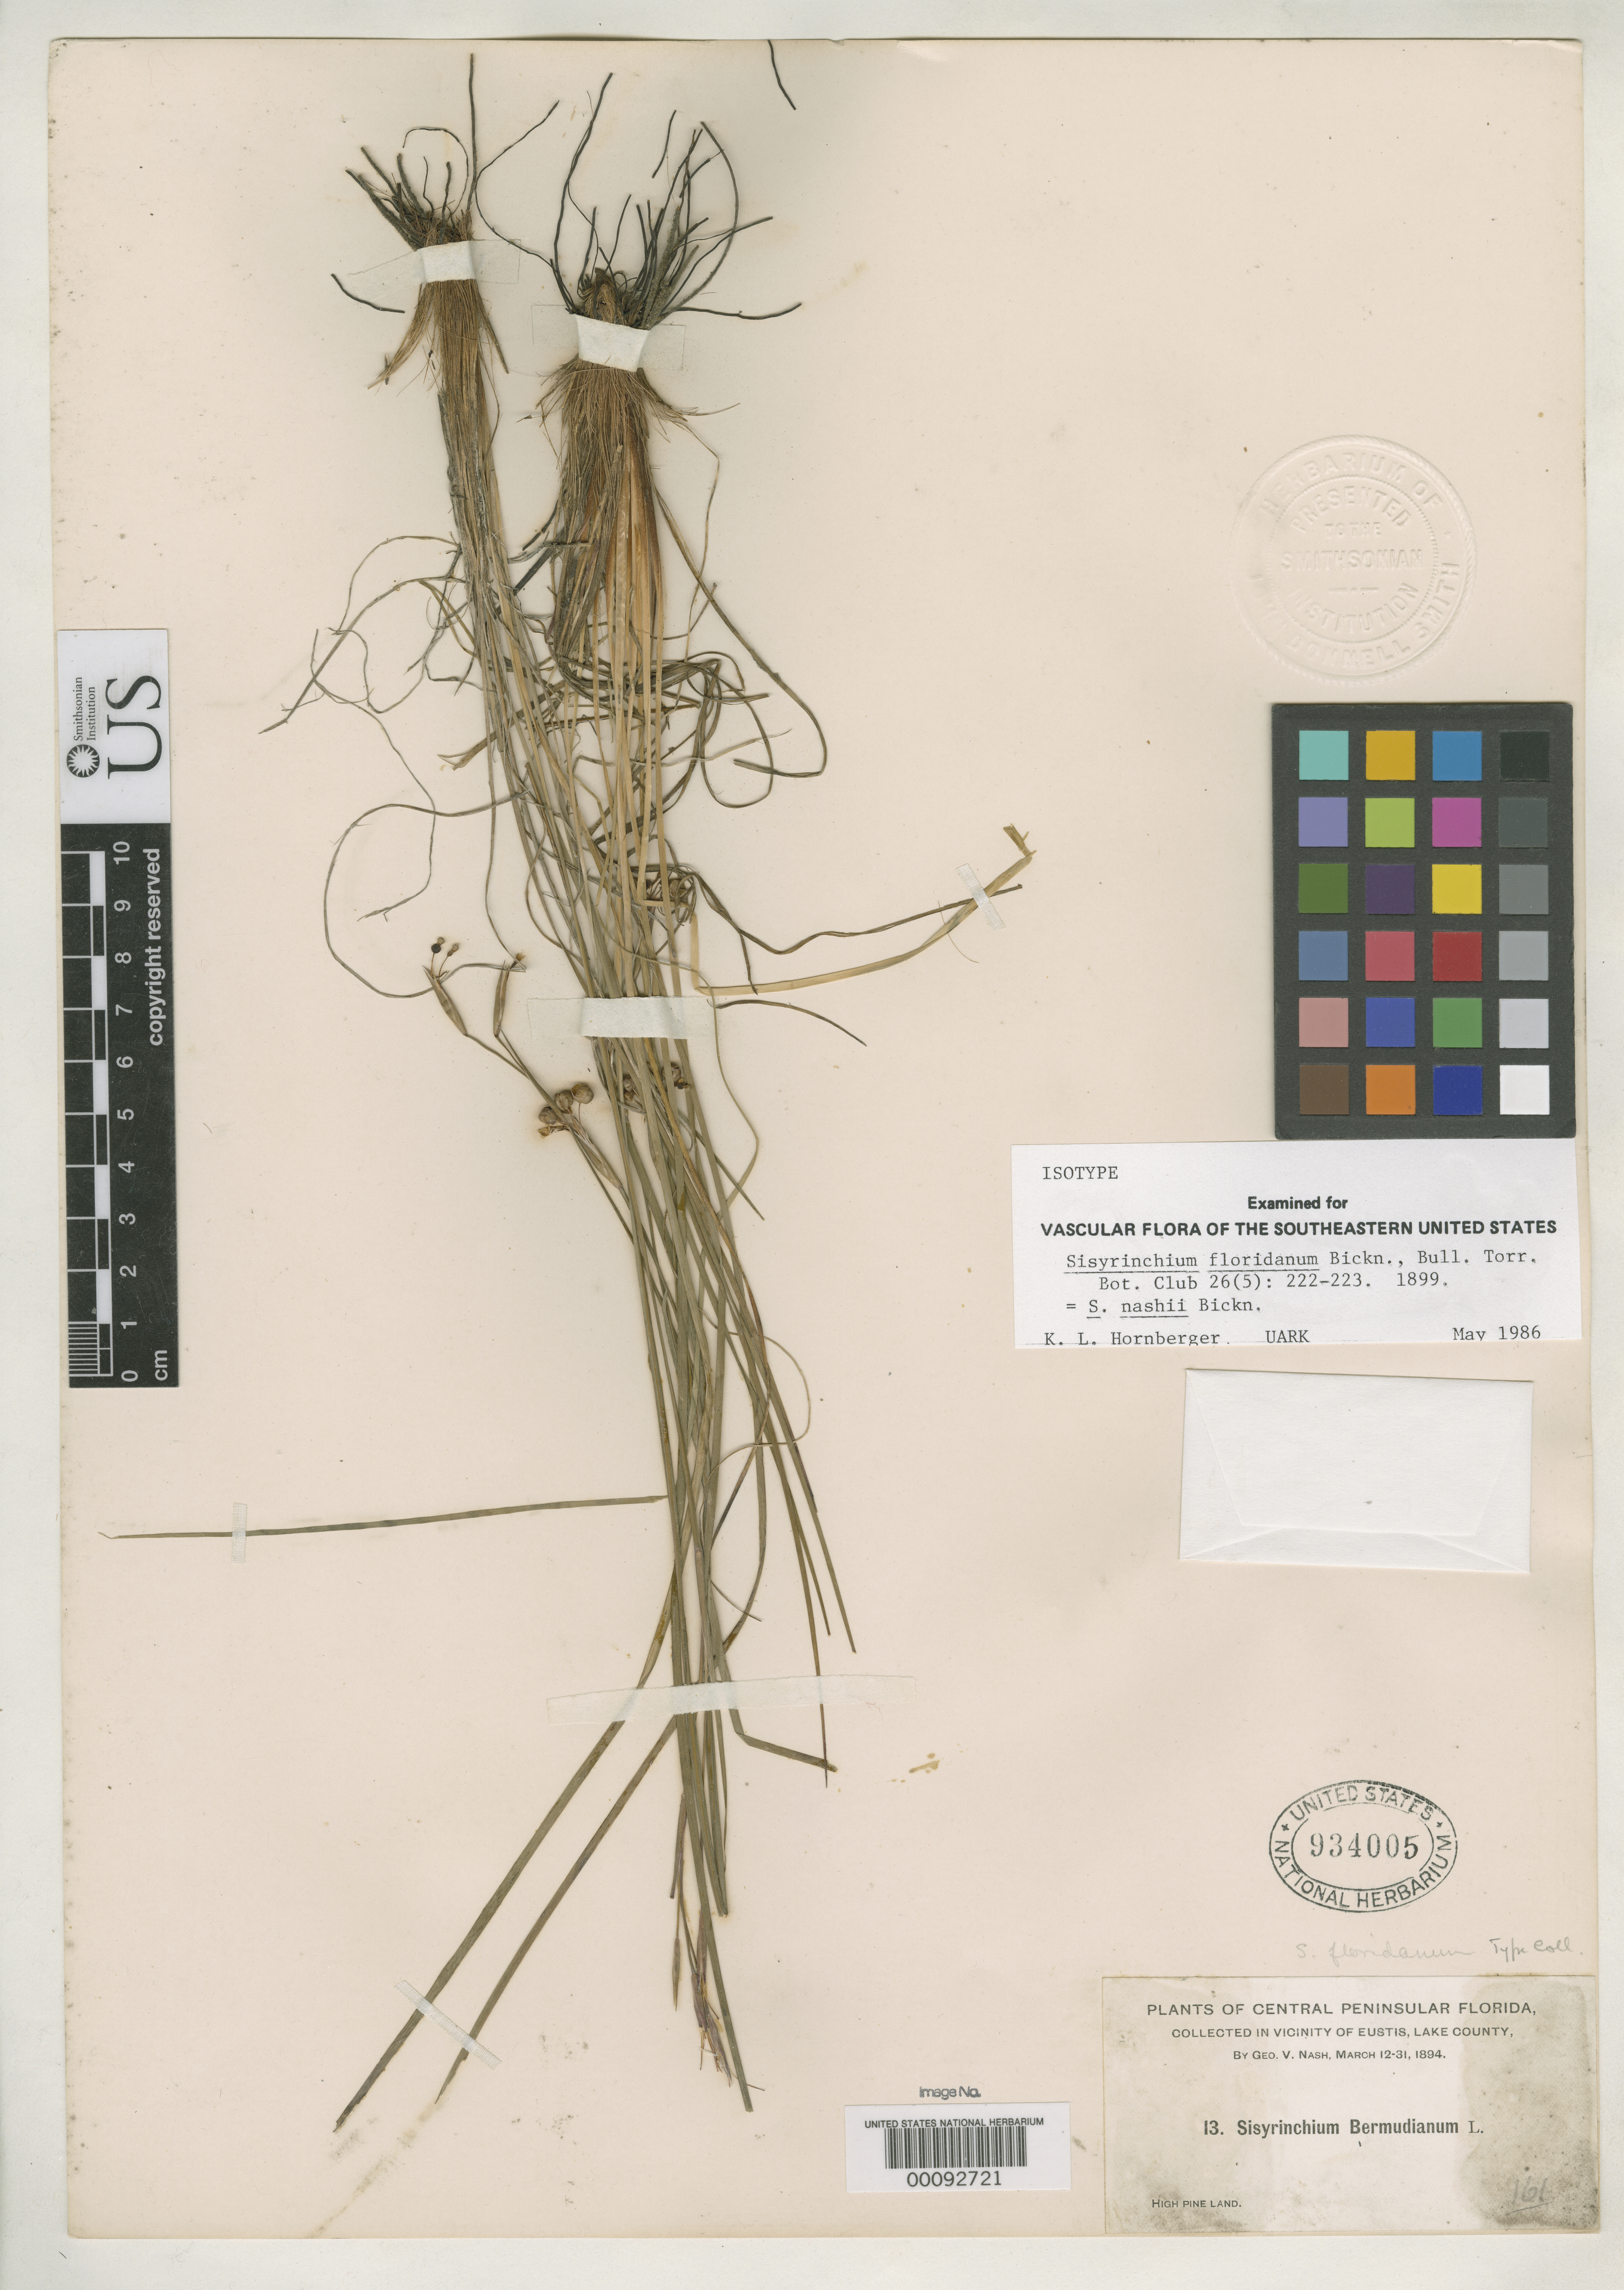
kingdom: Plantae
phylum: Tracheophyta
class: Liliopsida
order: Asparagales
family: Iridaceae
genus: Sisyrinchium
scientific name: Sisyrinchium floridanum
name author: E.P. Bicknell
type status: Isosyntype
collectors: G. V. Nash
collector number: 13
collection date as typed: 12 Dec 1894 to 31 Dec 1894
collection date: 1894-12-12/1894-12-31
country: United States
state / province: Florida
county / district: Lake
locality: Eustis.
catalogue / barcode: US 934005